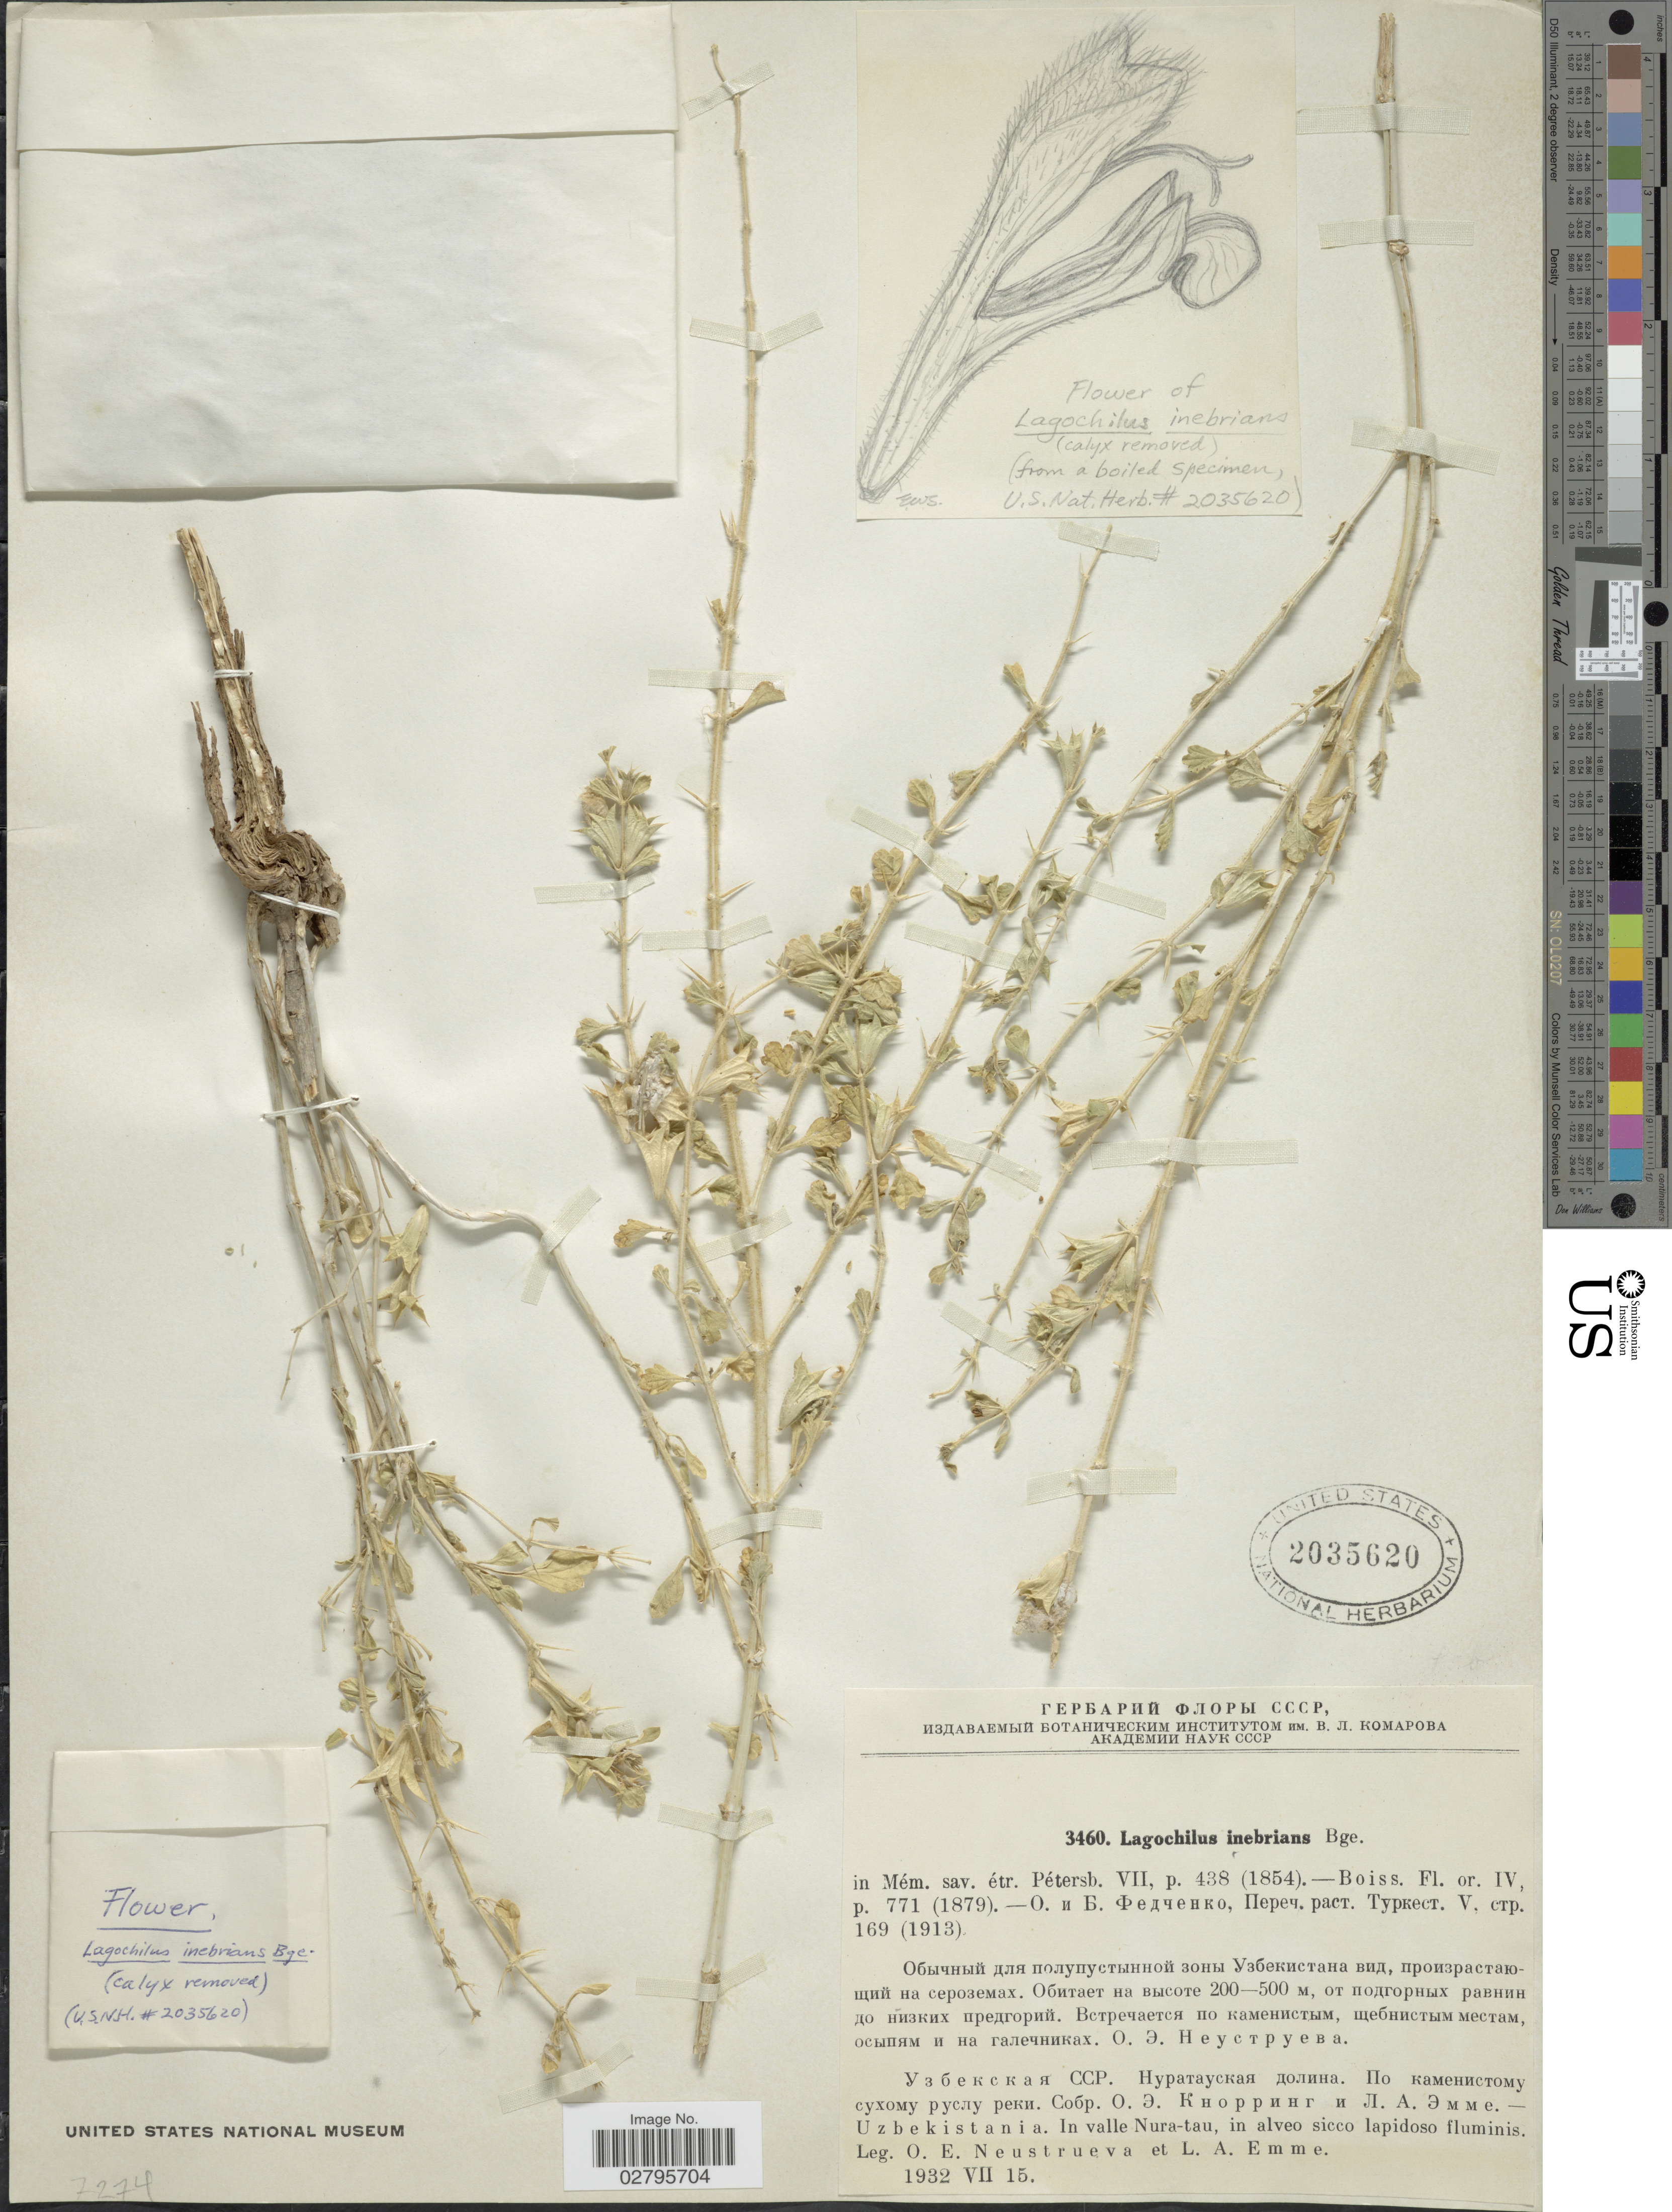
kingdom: Plantae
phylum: Tracheophyta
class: Magnoliopsida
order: Lamiales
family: Lamiaceae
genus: Lagochilus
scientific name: Lagochilus inebrians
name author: Bunge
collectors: O. Neustrueva & L. Emme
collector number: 3460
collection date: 1932-07-15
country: Uzbekistan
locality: Uzbekistania. In valle Nura-tau, in alveo sicco lapidoso fluminis.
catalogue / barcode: US 2035620